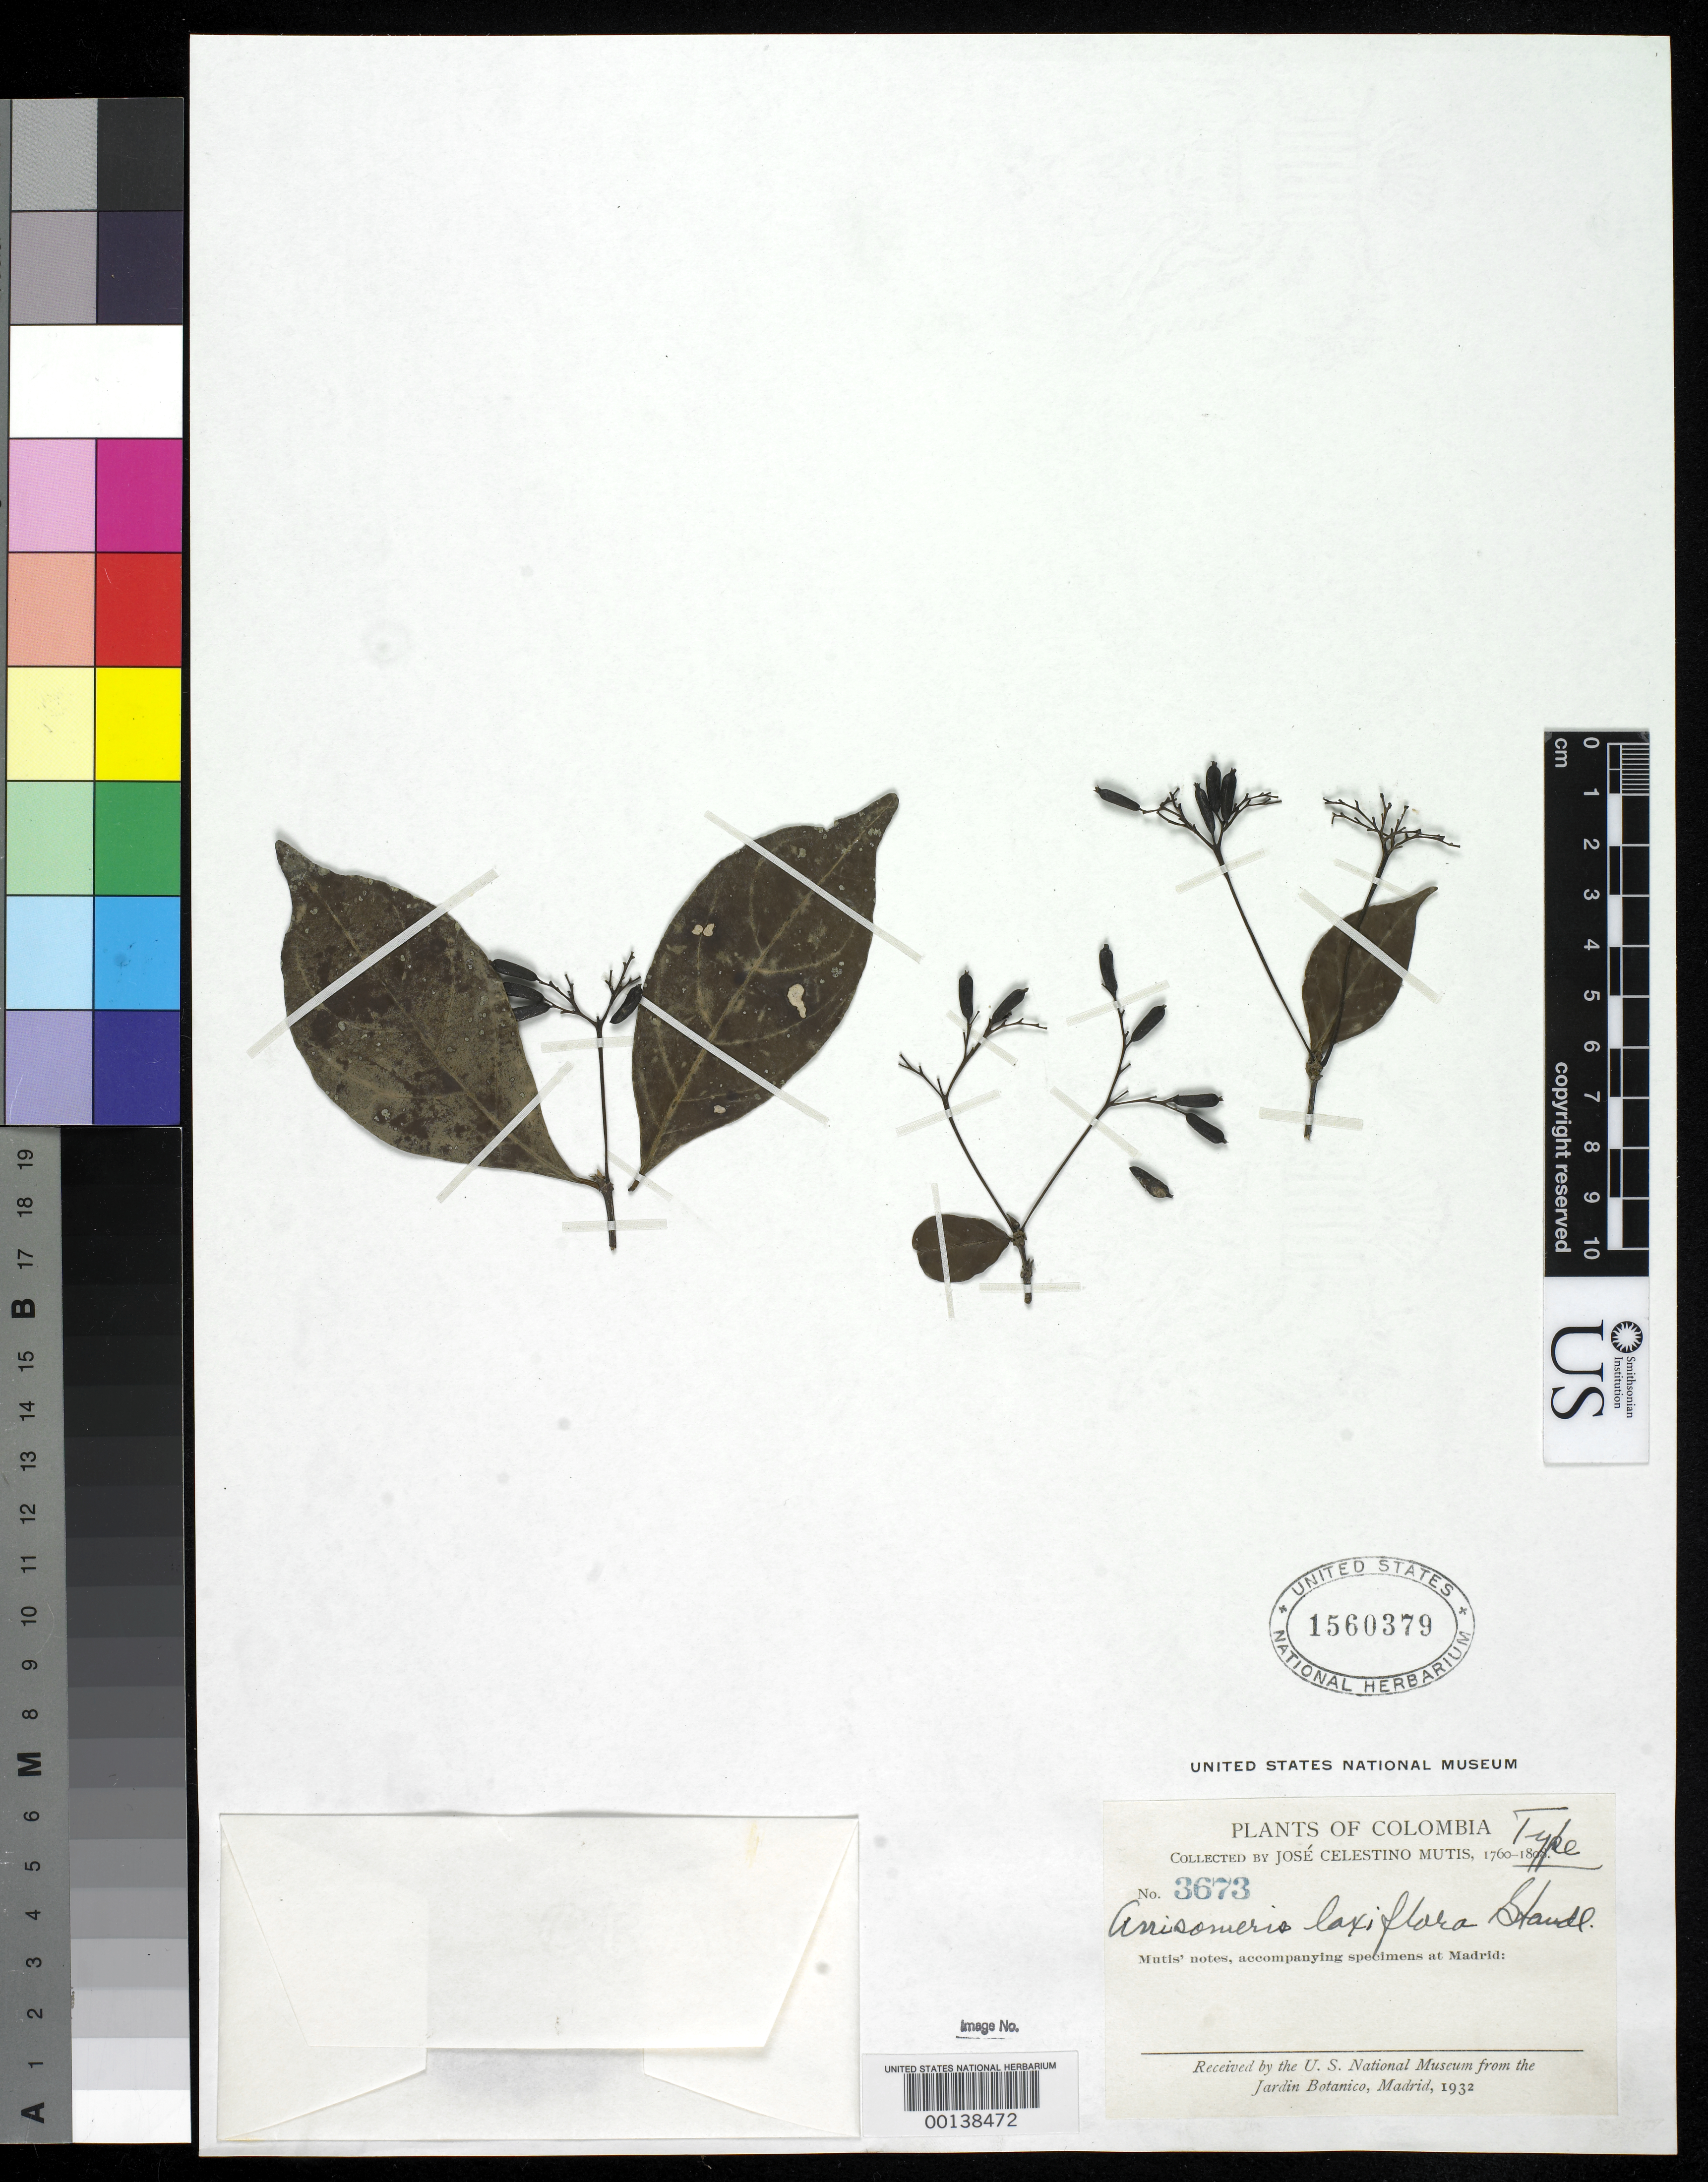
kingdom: Plantae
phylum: Tracheophyta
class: Magnoliopsida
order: Gentianales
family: Rubiaceae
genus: Anisomeris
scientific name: Anisomeris laxiflora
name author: Standl.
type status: Holotype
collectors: J. C. B. Mutis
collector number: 3673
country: Colombia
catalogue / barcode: US 1560379